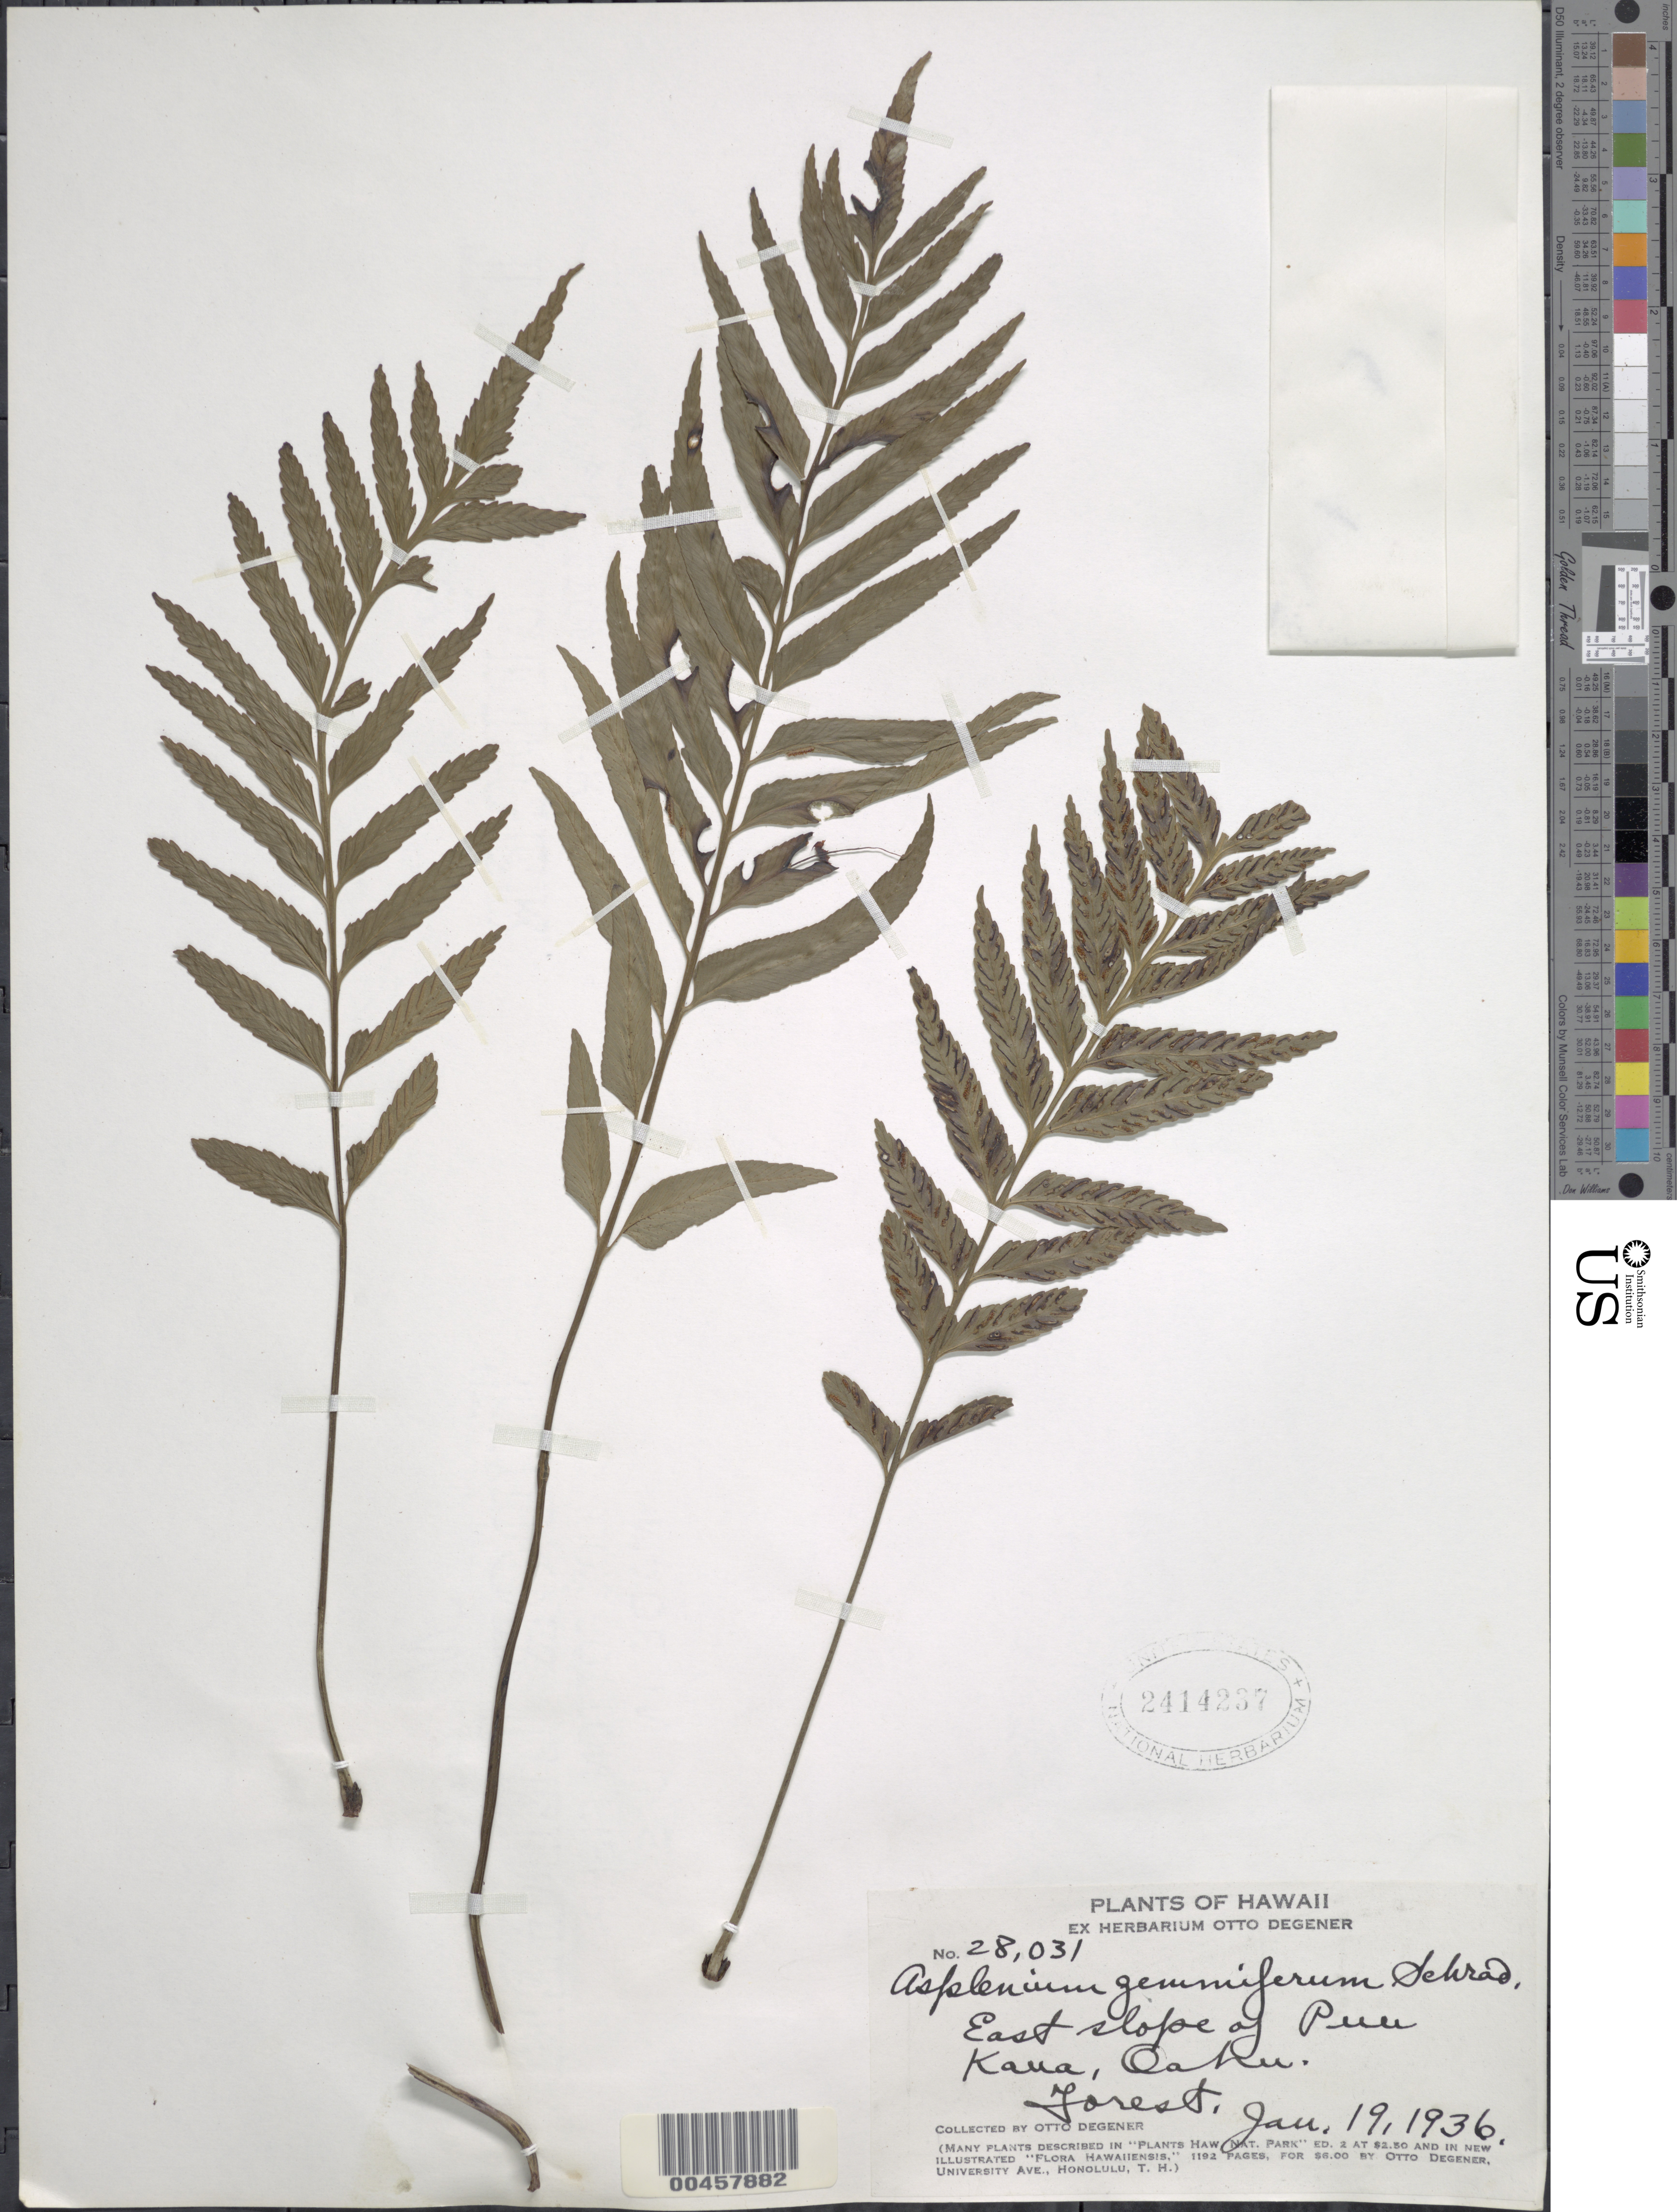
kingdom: Plantae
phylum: Tracheophyta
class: Polypodiopsida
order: Polypodiales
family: Aspleniaceae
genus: Asplenium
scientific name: Asplenium kaulfussii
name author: Schltdl.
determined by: Wagner, W. L., (BOT), Smithsonian Institution - National Museum of Natural History (UNITED STATES)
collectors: O. Degener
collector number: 28031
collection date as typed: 19 Jan 1936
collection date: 1936-01-19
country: United States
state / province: Hawaii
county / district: Honolulu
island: Oahu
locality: East slope of Puu Kaua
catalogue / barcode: US 2414237